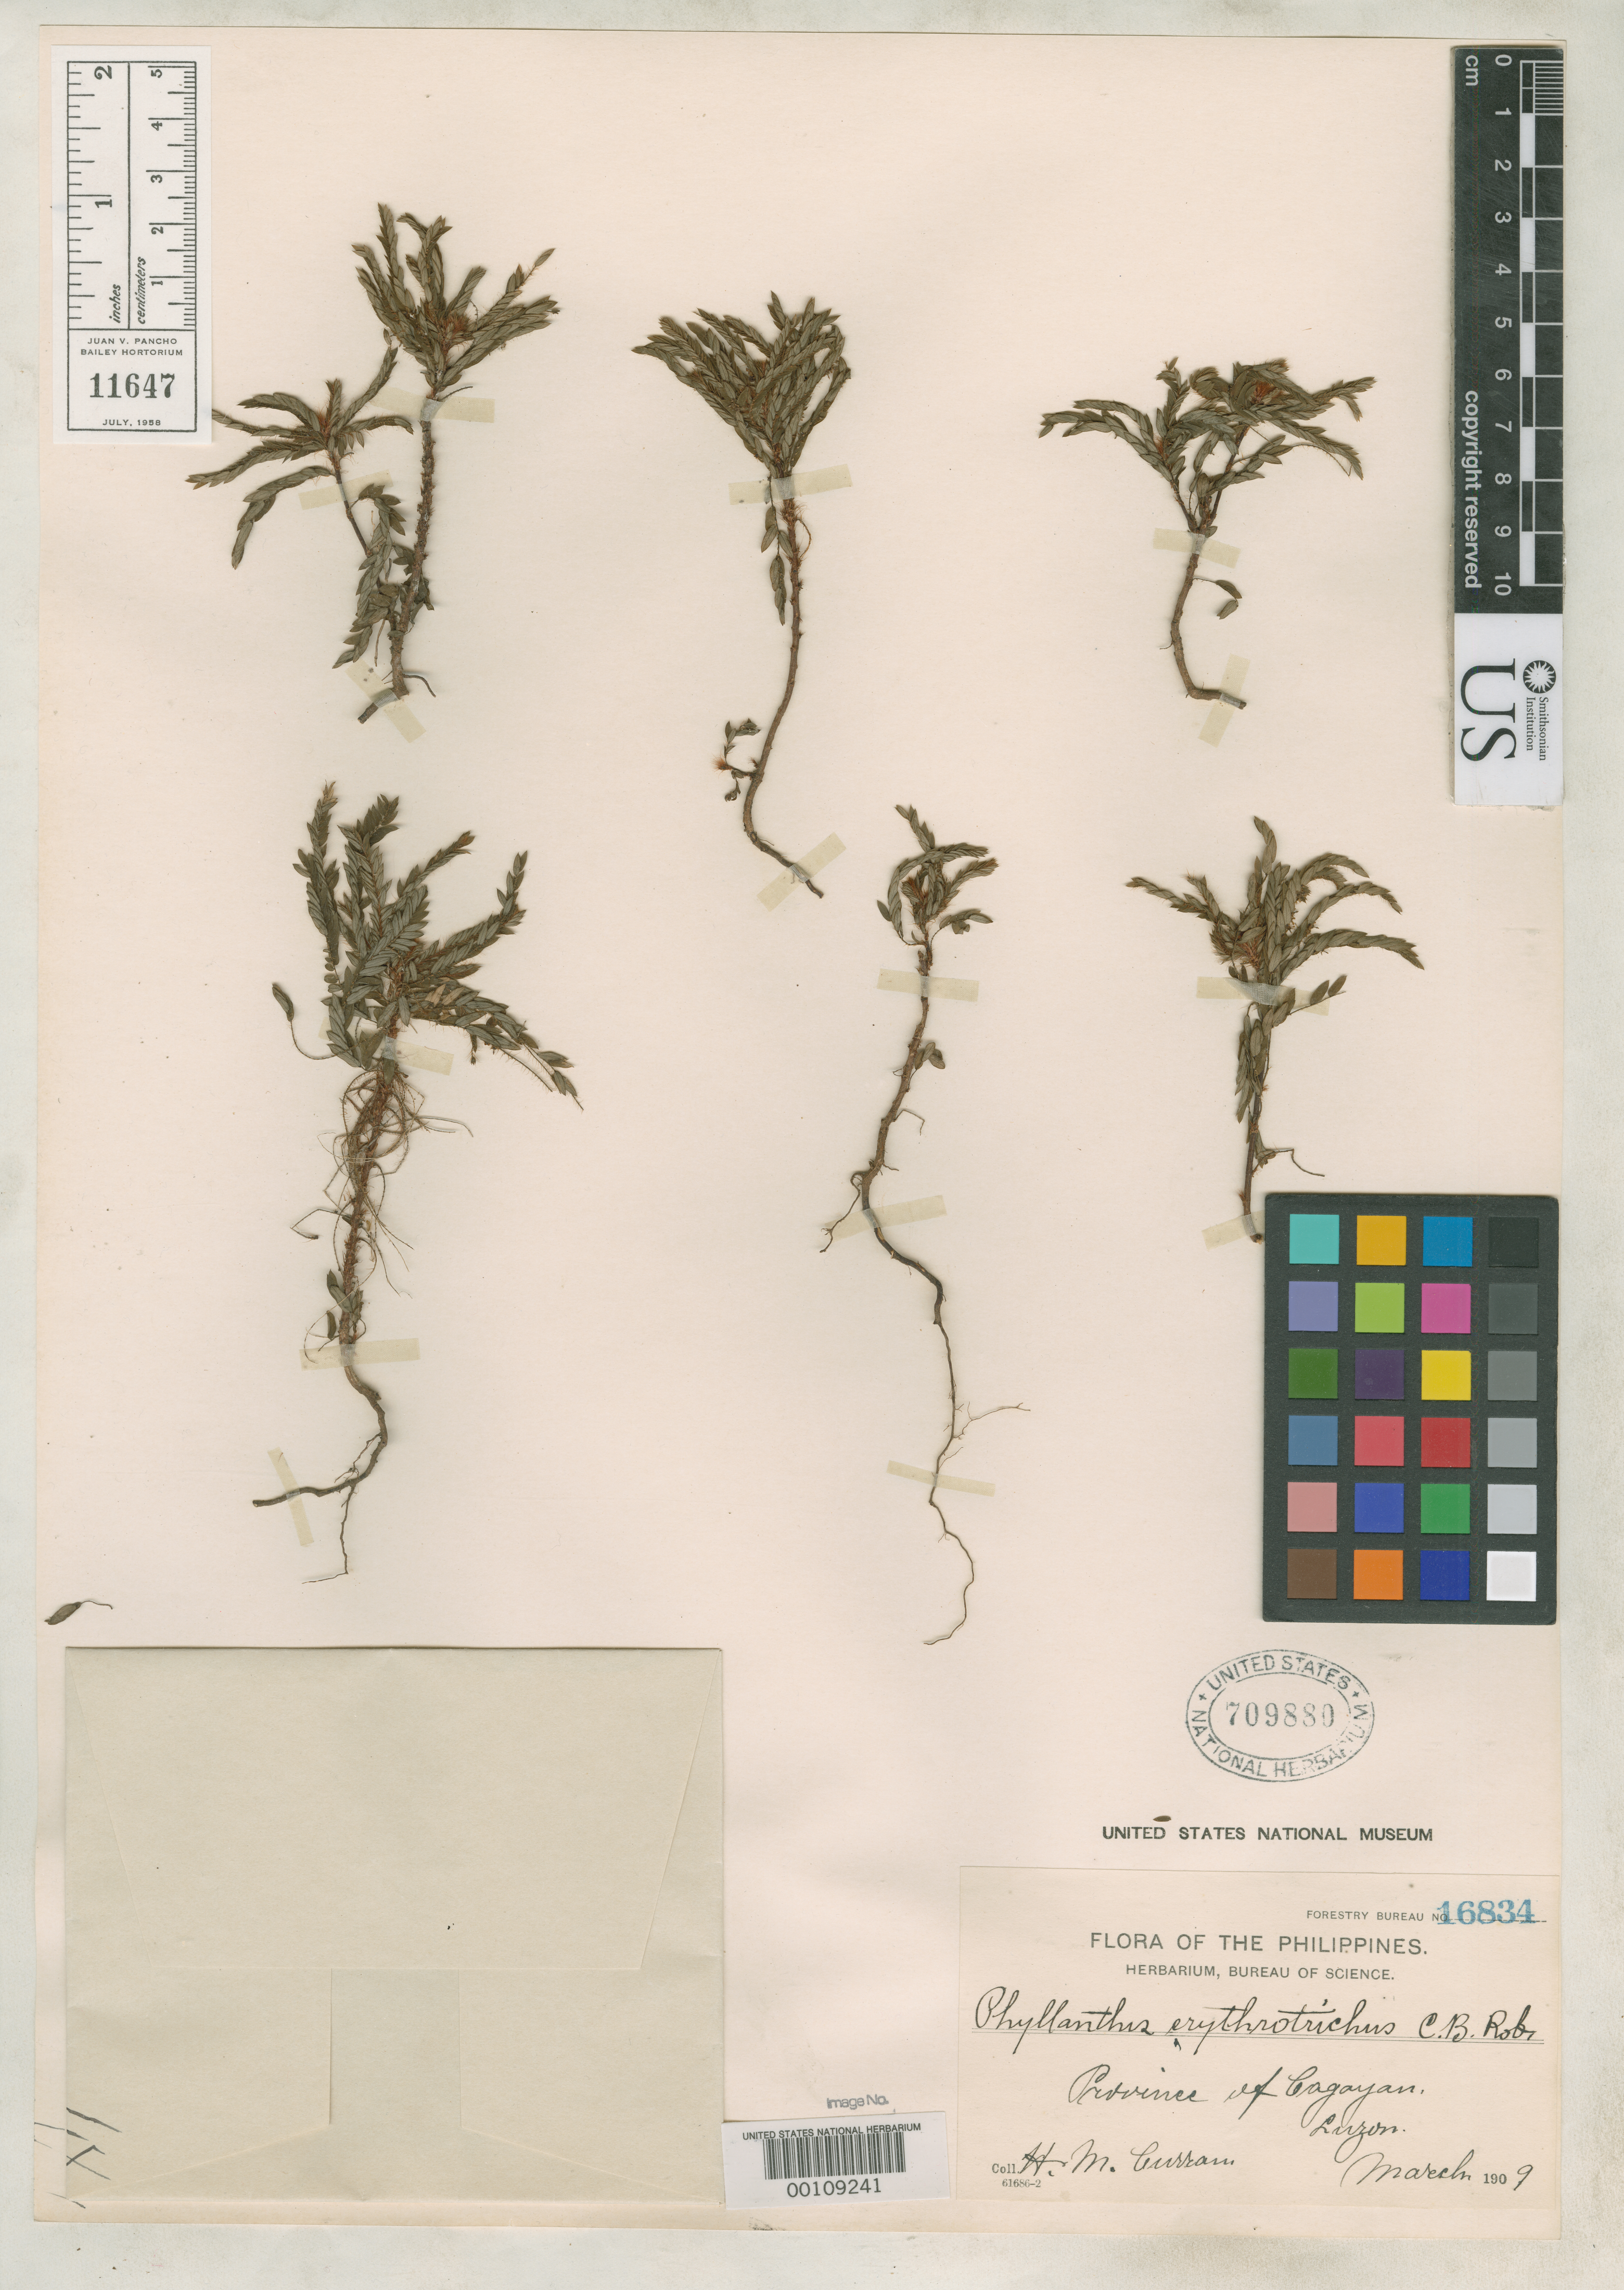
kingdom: Plantae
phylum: Tracheophyta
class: Magnoliopsida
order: Malpighiales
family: Phyllanthaceae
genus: Phyllanthus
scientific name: Phyllanthus erythrotrichus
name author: C.B. Rob.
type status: Isotype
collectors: H. M. Curran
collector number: For. Bur. 16834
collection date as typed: Mar 1909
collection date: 1909-03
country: Philippines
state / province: Cagayan Valley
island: Luzon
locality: Cagayan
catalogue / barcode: US 709880